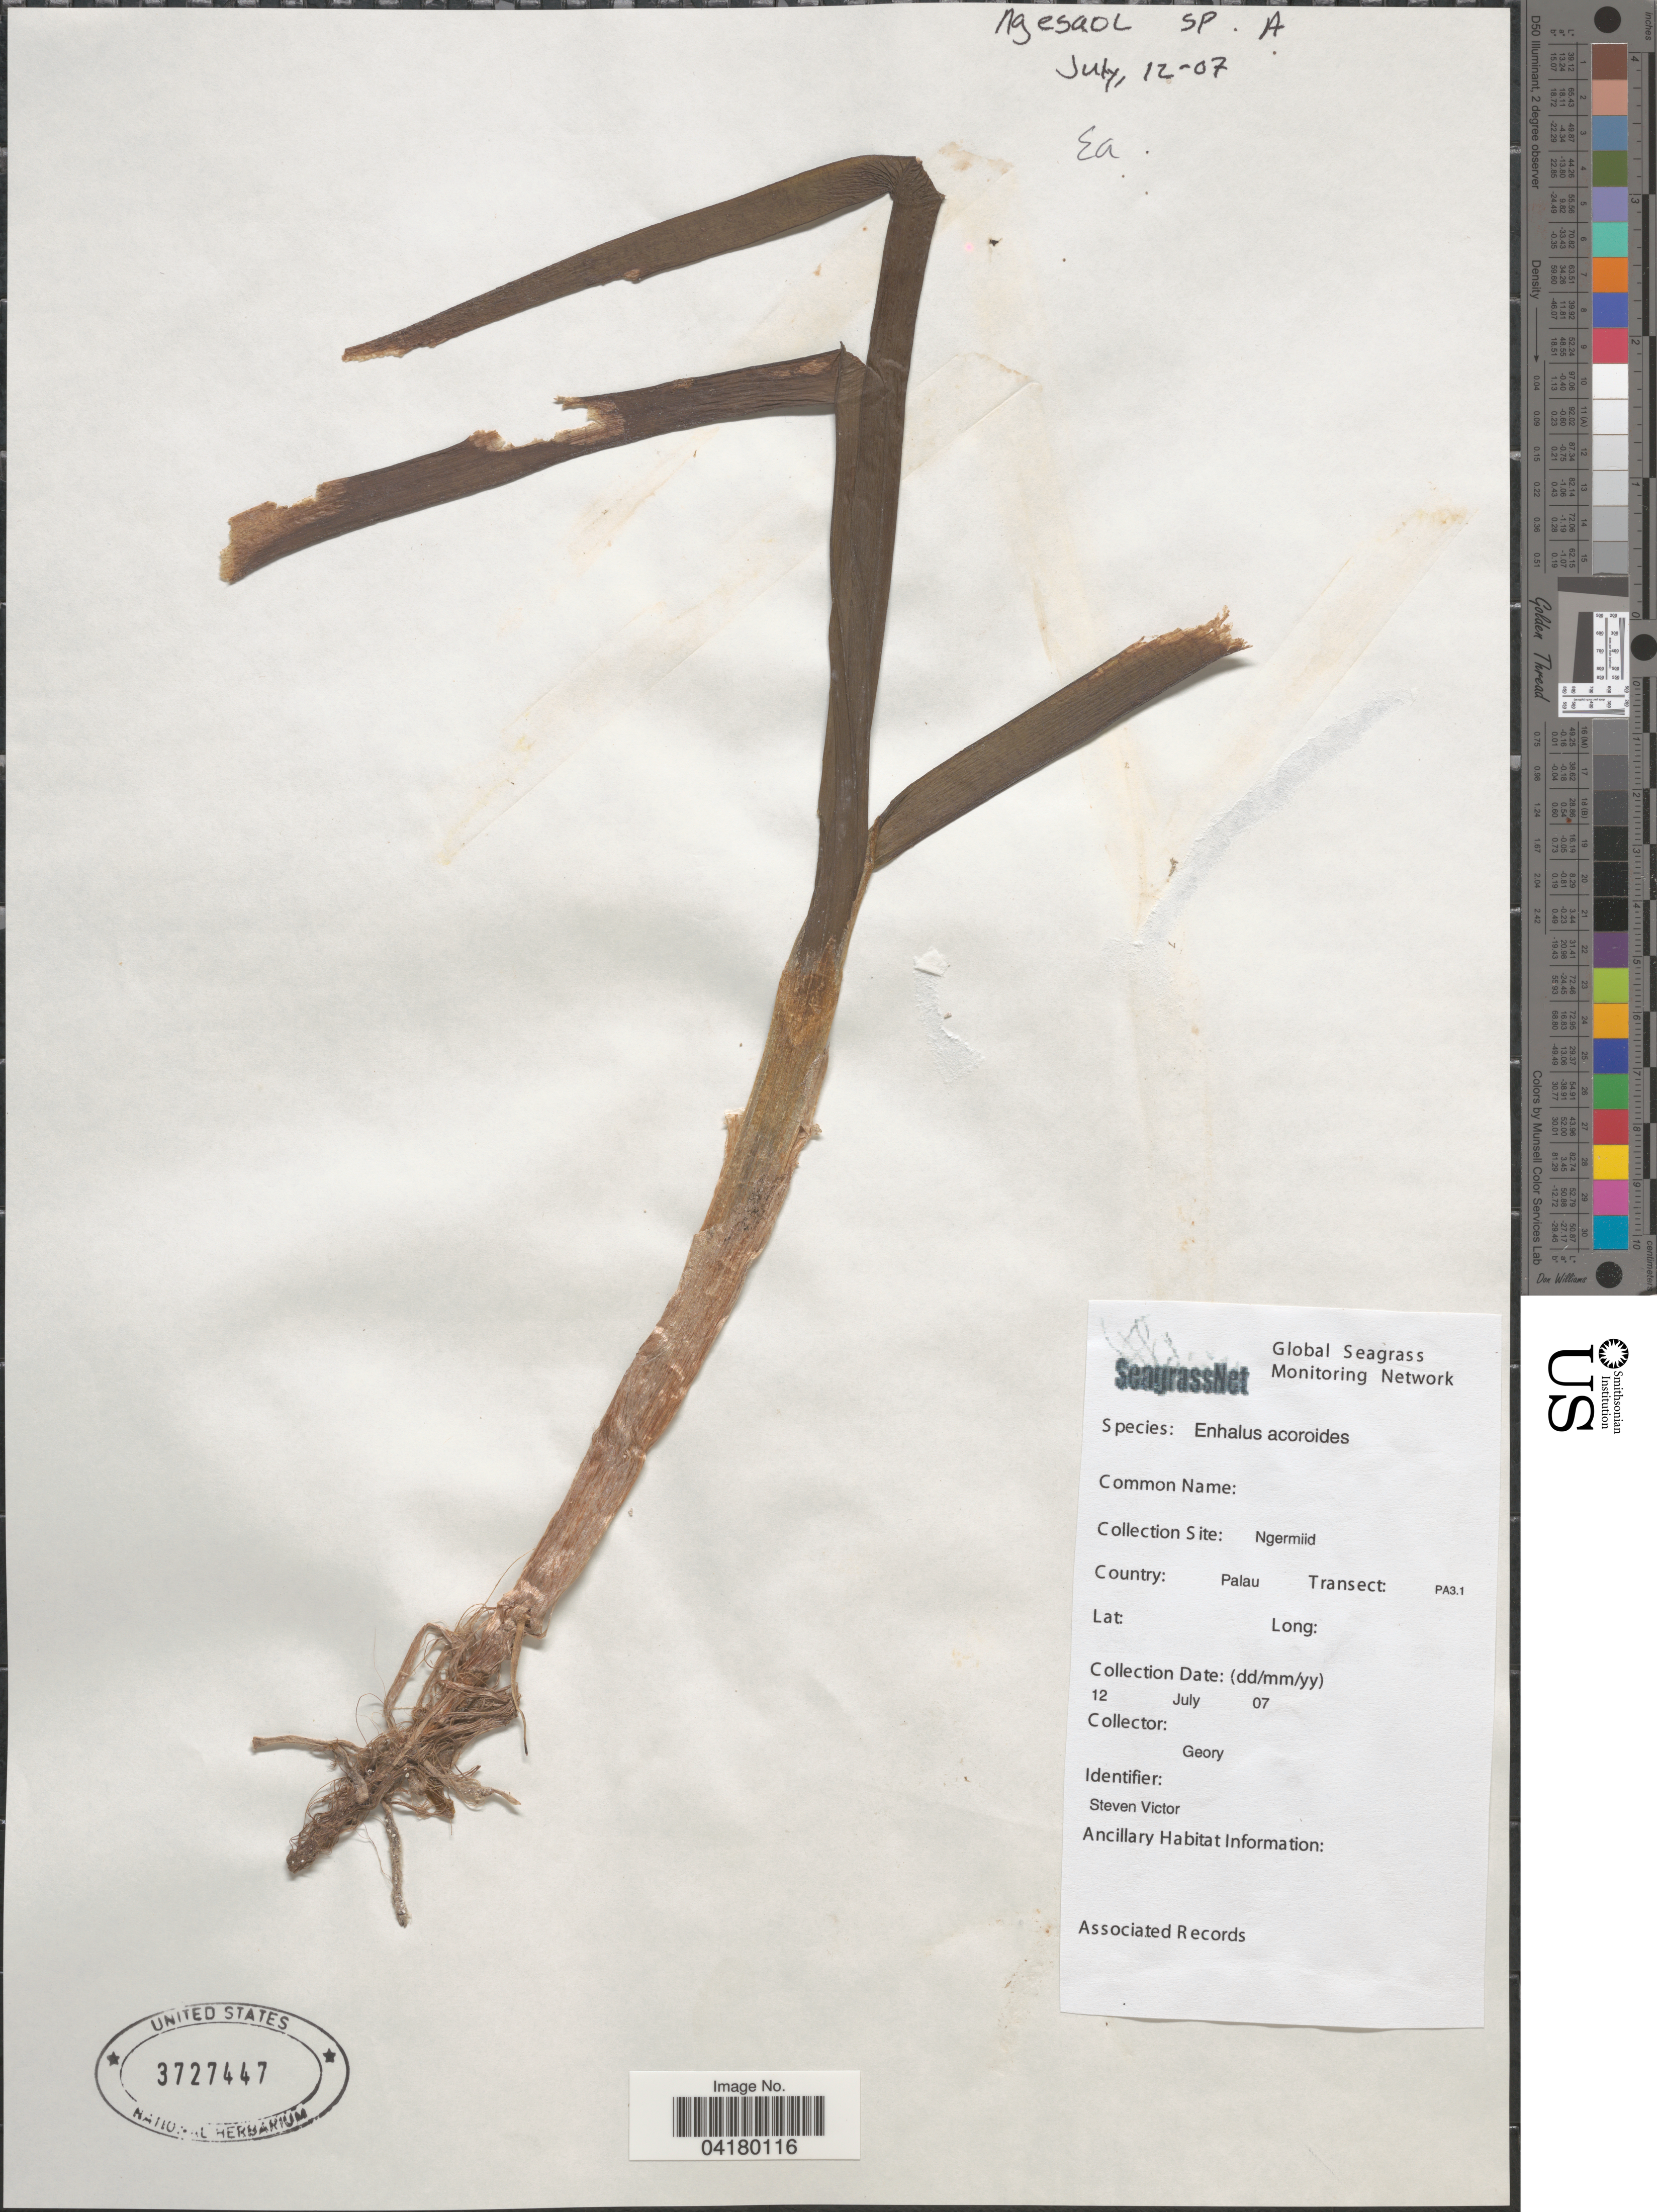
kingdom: Plantae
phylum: Tracheophyta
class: Liliopsida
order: Alismatales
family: Hydrocharitaceae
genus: Enhalus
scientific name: Enhalus acoroides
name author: (L. f.) Royle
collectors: Geor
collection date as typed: Transcribed d/m/y: 12/7/7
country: Palau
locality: Collection Site: Ngermiid. Country: Palau. Transect: PA3.1.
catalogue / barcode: US 3727447